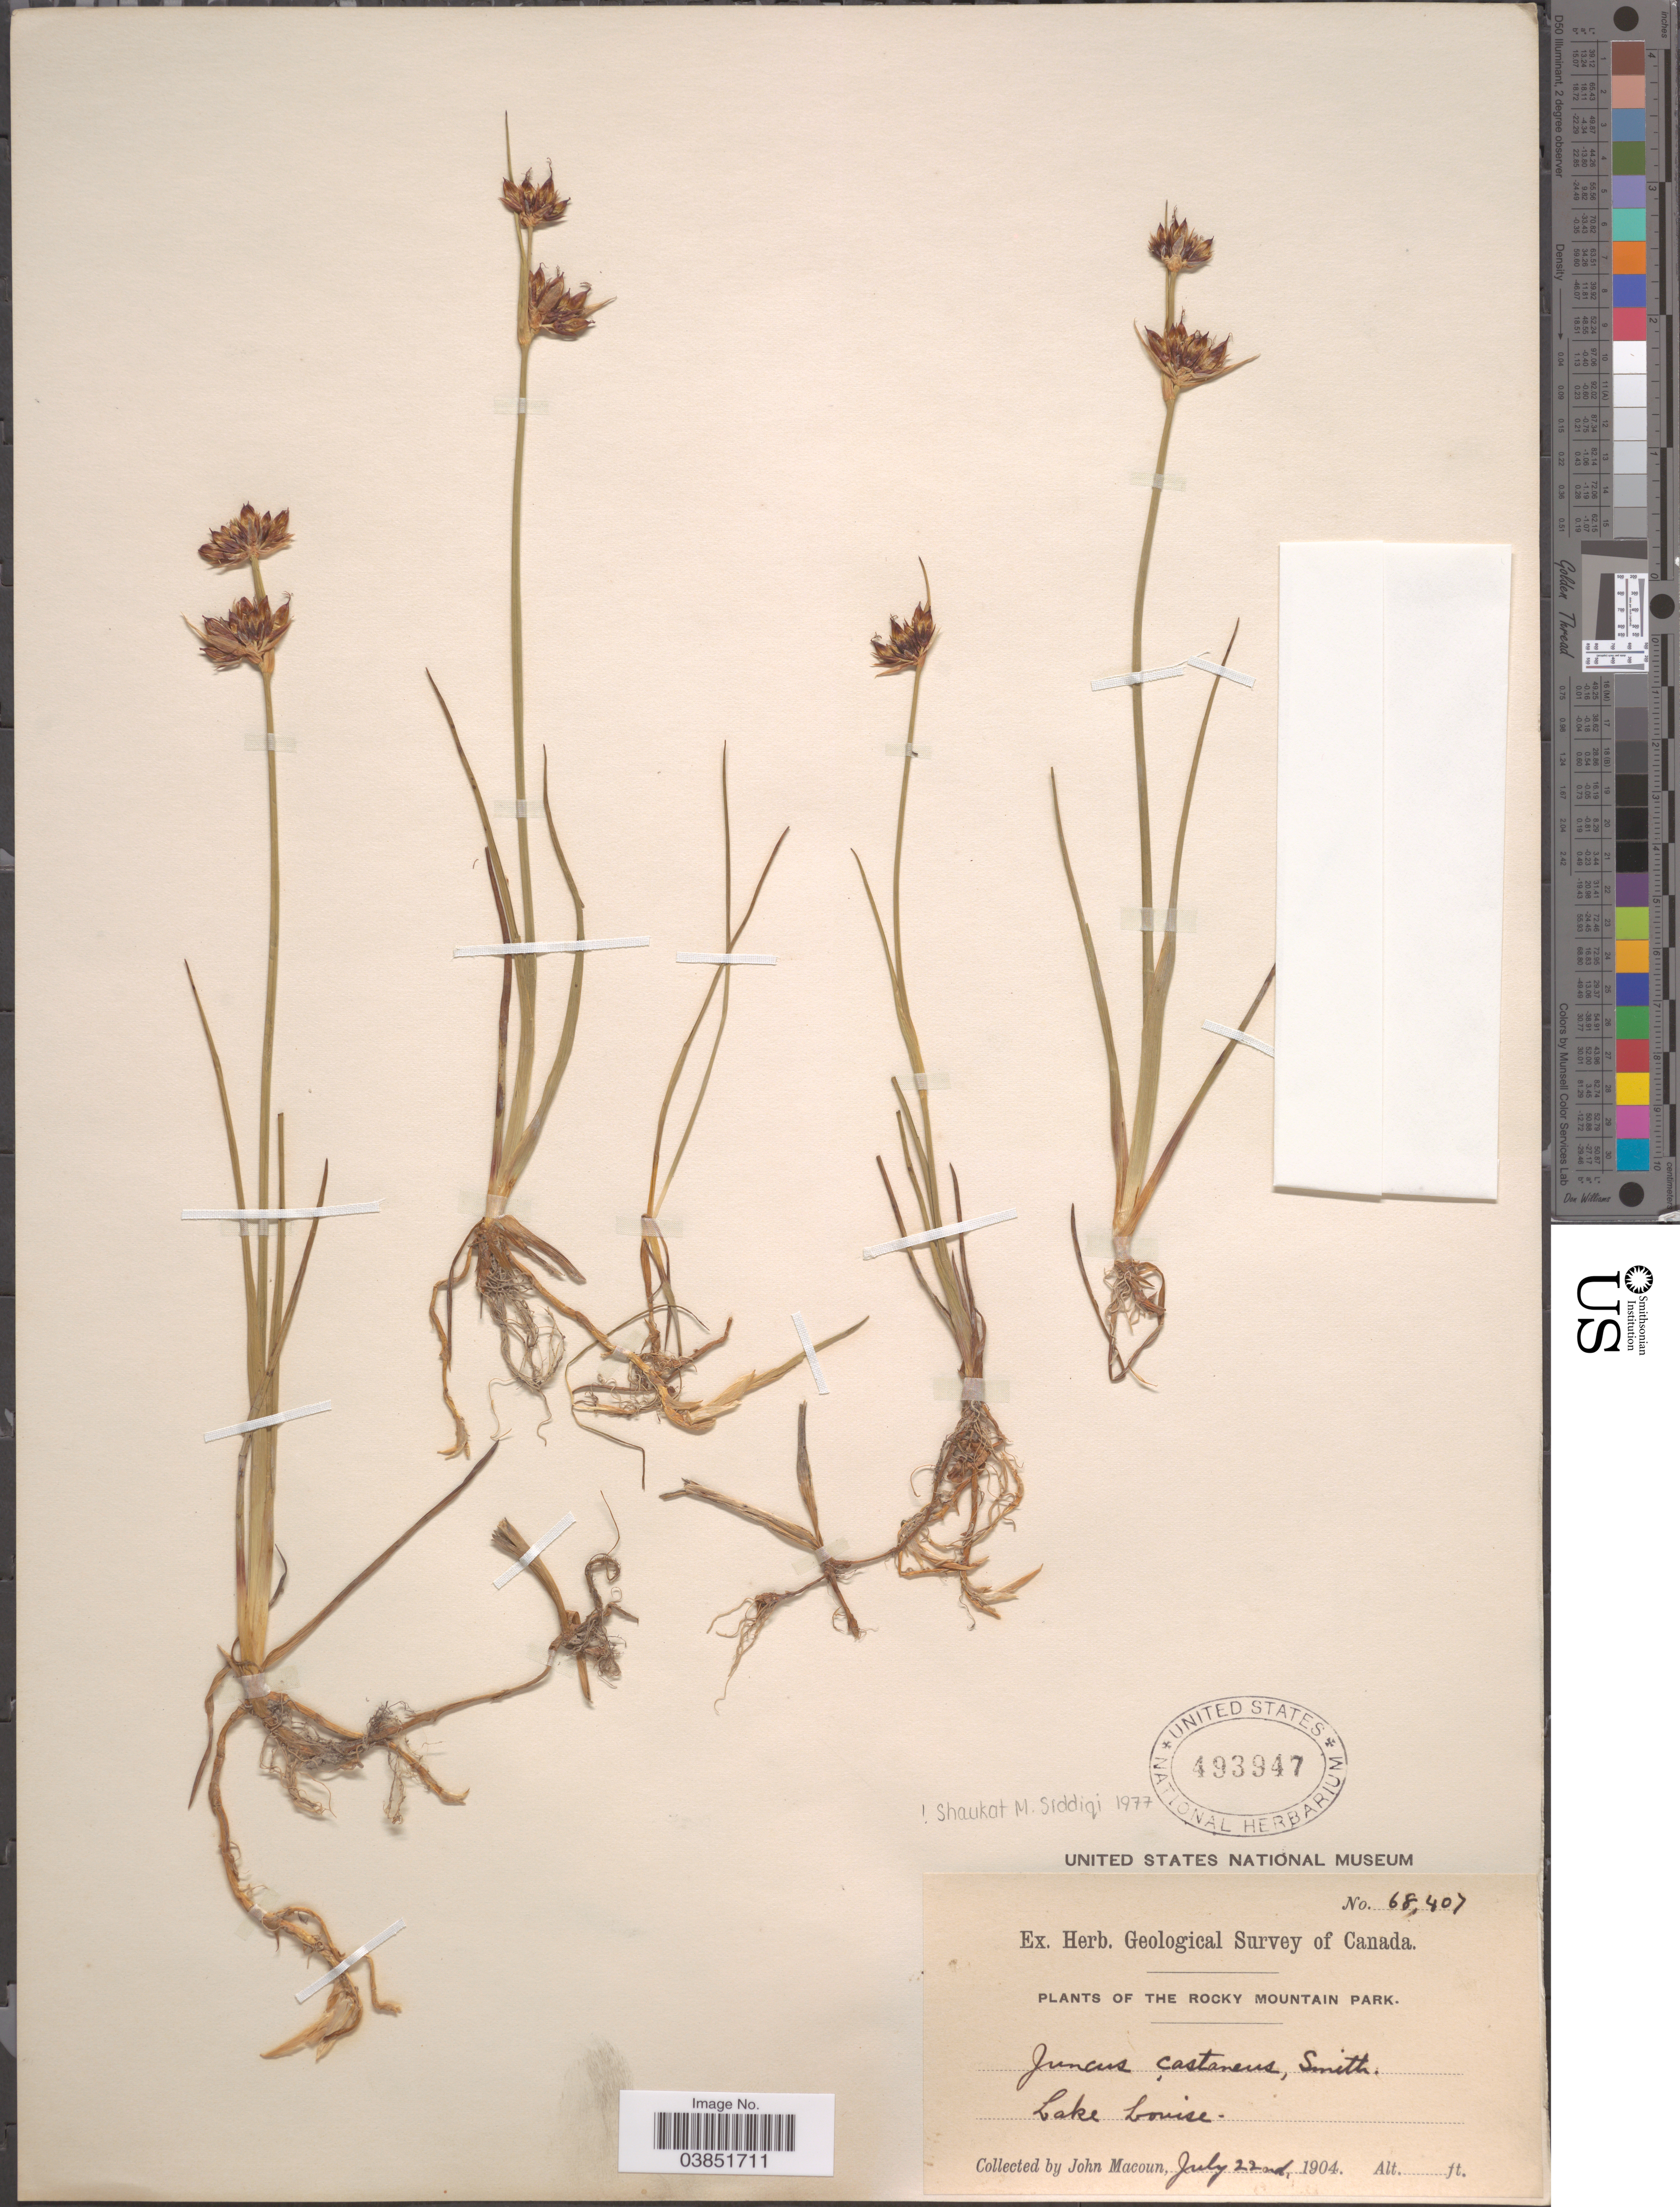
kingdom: Plantae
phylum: Tracheophyta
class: Liliopsida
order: Poales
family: Juncaceae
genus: Juncus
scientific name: Juncus castaneus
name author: Sm.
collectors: J. Macoun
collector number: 68407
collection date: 1904-07-22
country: Canada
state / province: Alberta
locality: The Rocky Mountain Park. Lake Louise.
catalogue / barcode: US 493947